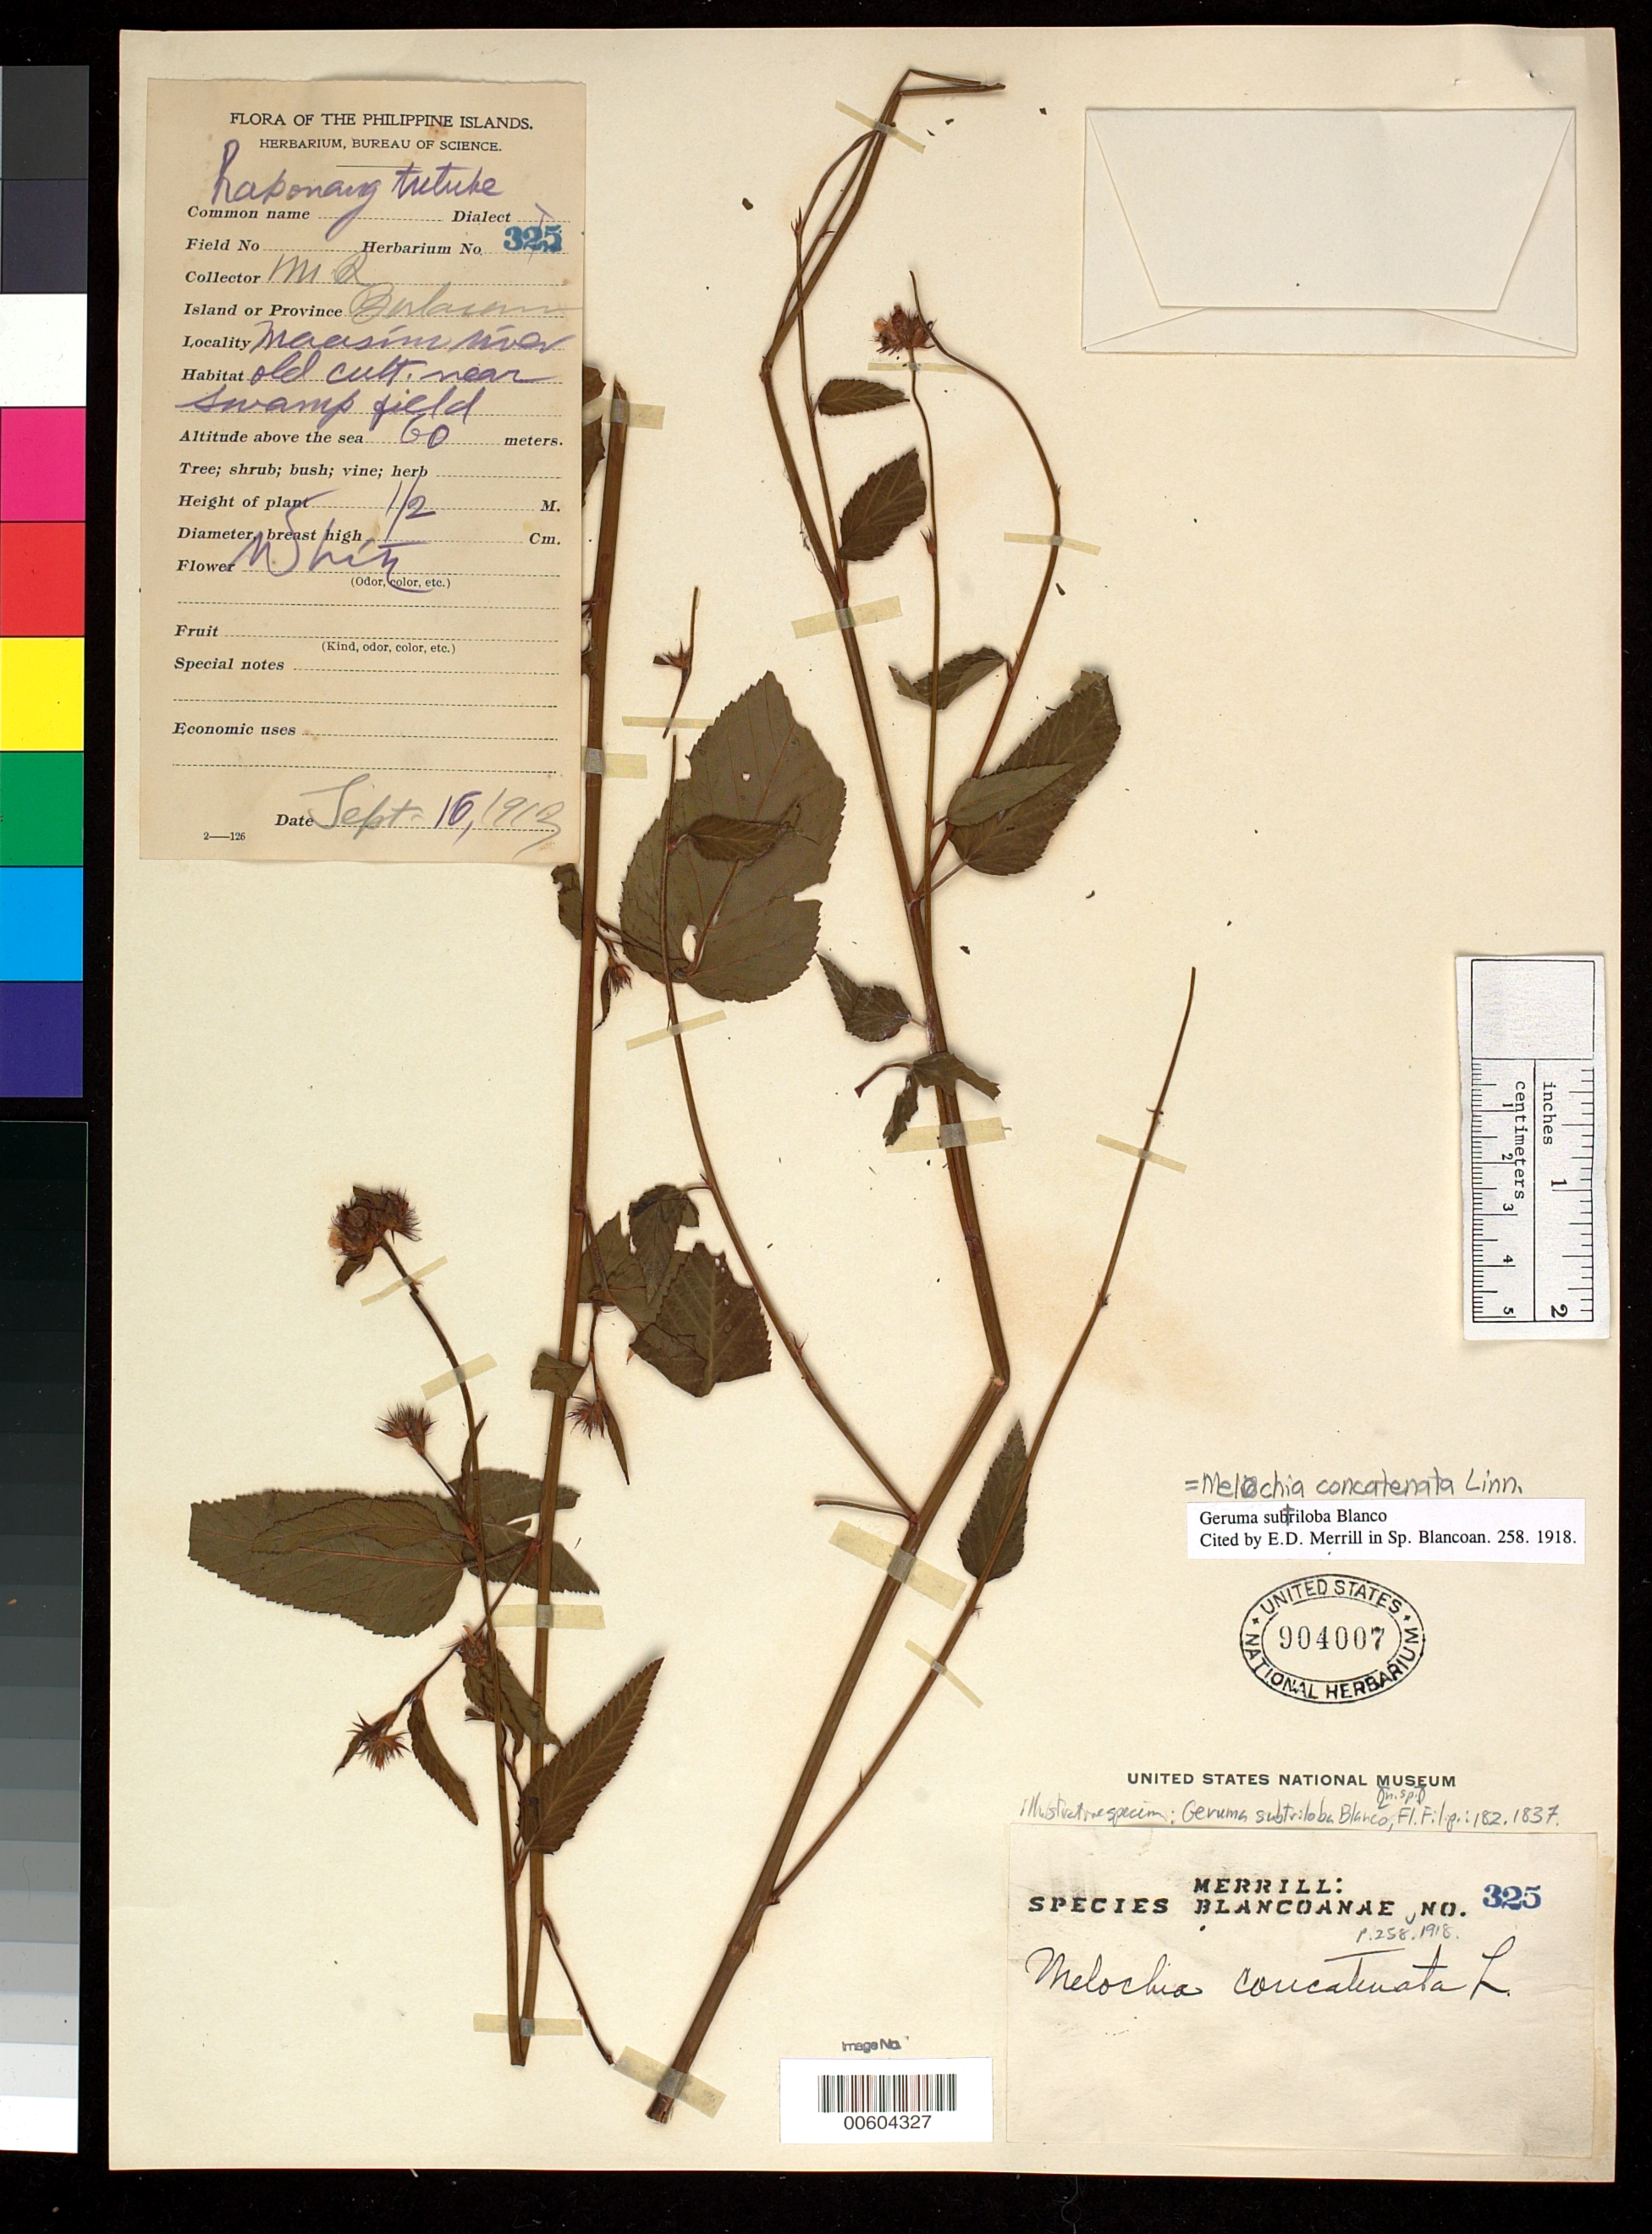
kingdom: Plantae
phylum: Tracheophyta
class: Magnoliopsida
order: Malvales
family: Malvaceae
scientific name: Geruma subtriloba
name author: Blanco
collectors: R. Ramos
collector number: Sp. Blancoan. 0325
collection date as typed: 16 Sep 1913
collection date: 1913-09-16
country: Philippines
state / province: Central Luzon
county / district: Bulacan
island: Luzon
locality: Maasim river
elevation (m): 60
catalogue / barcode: US 904007